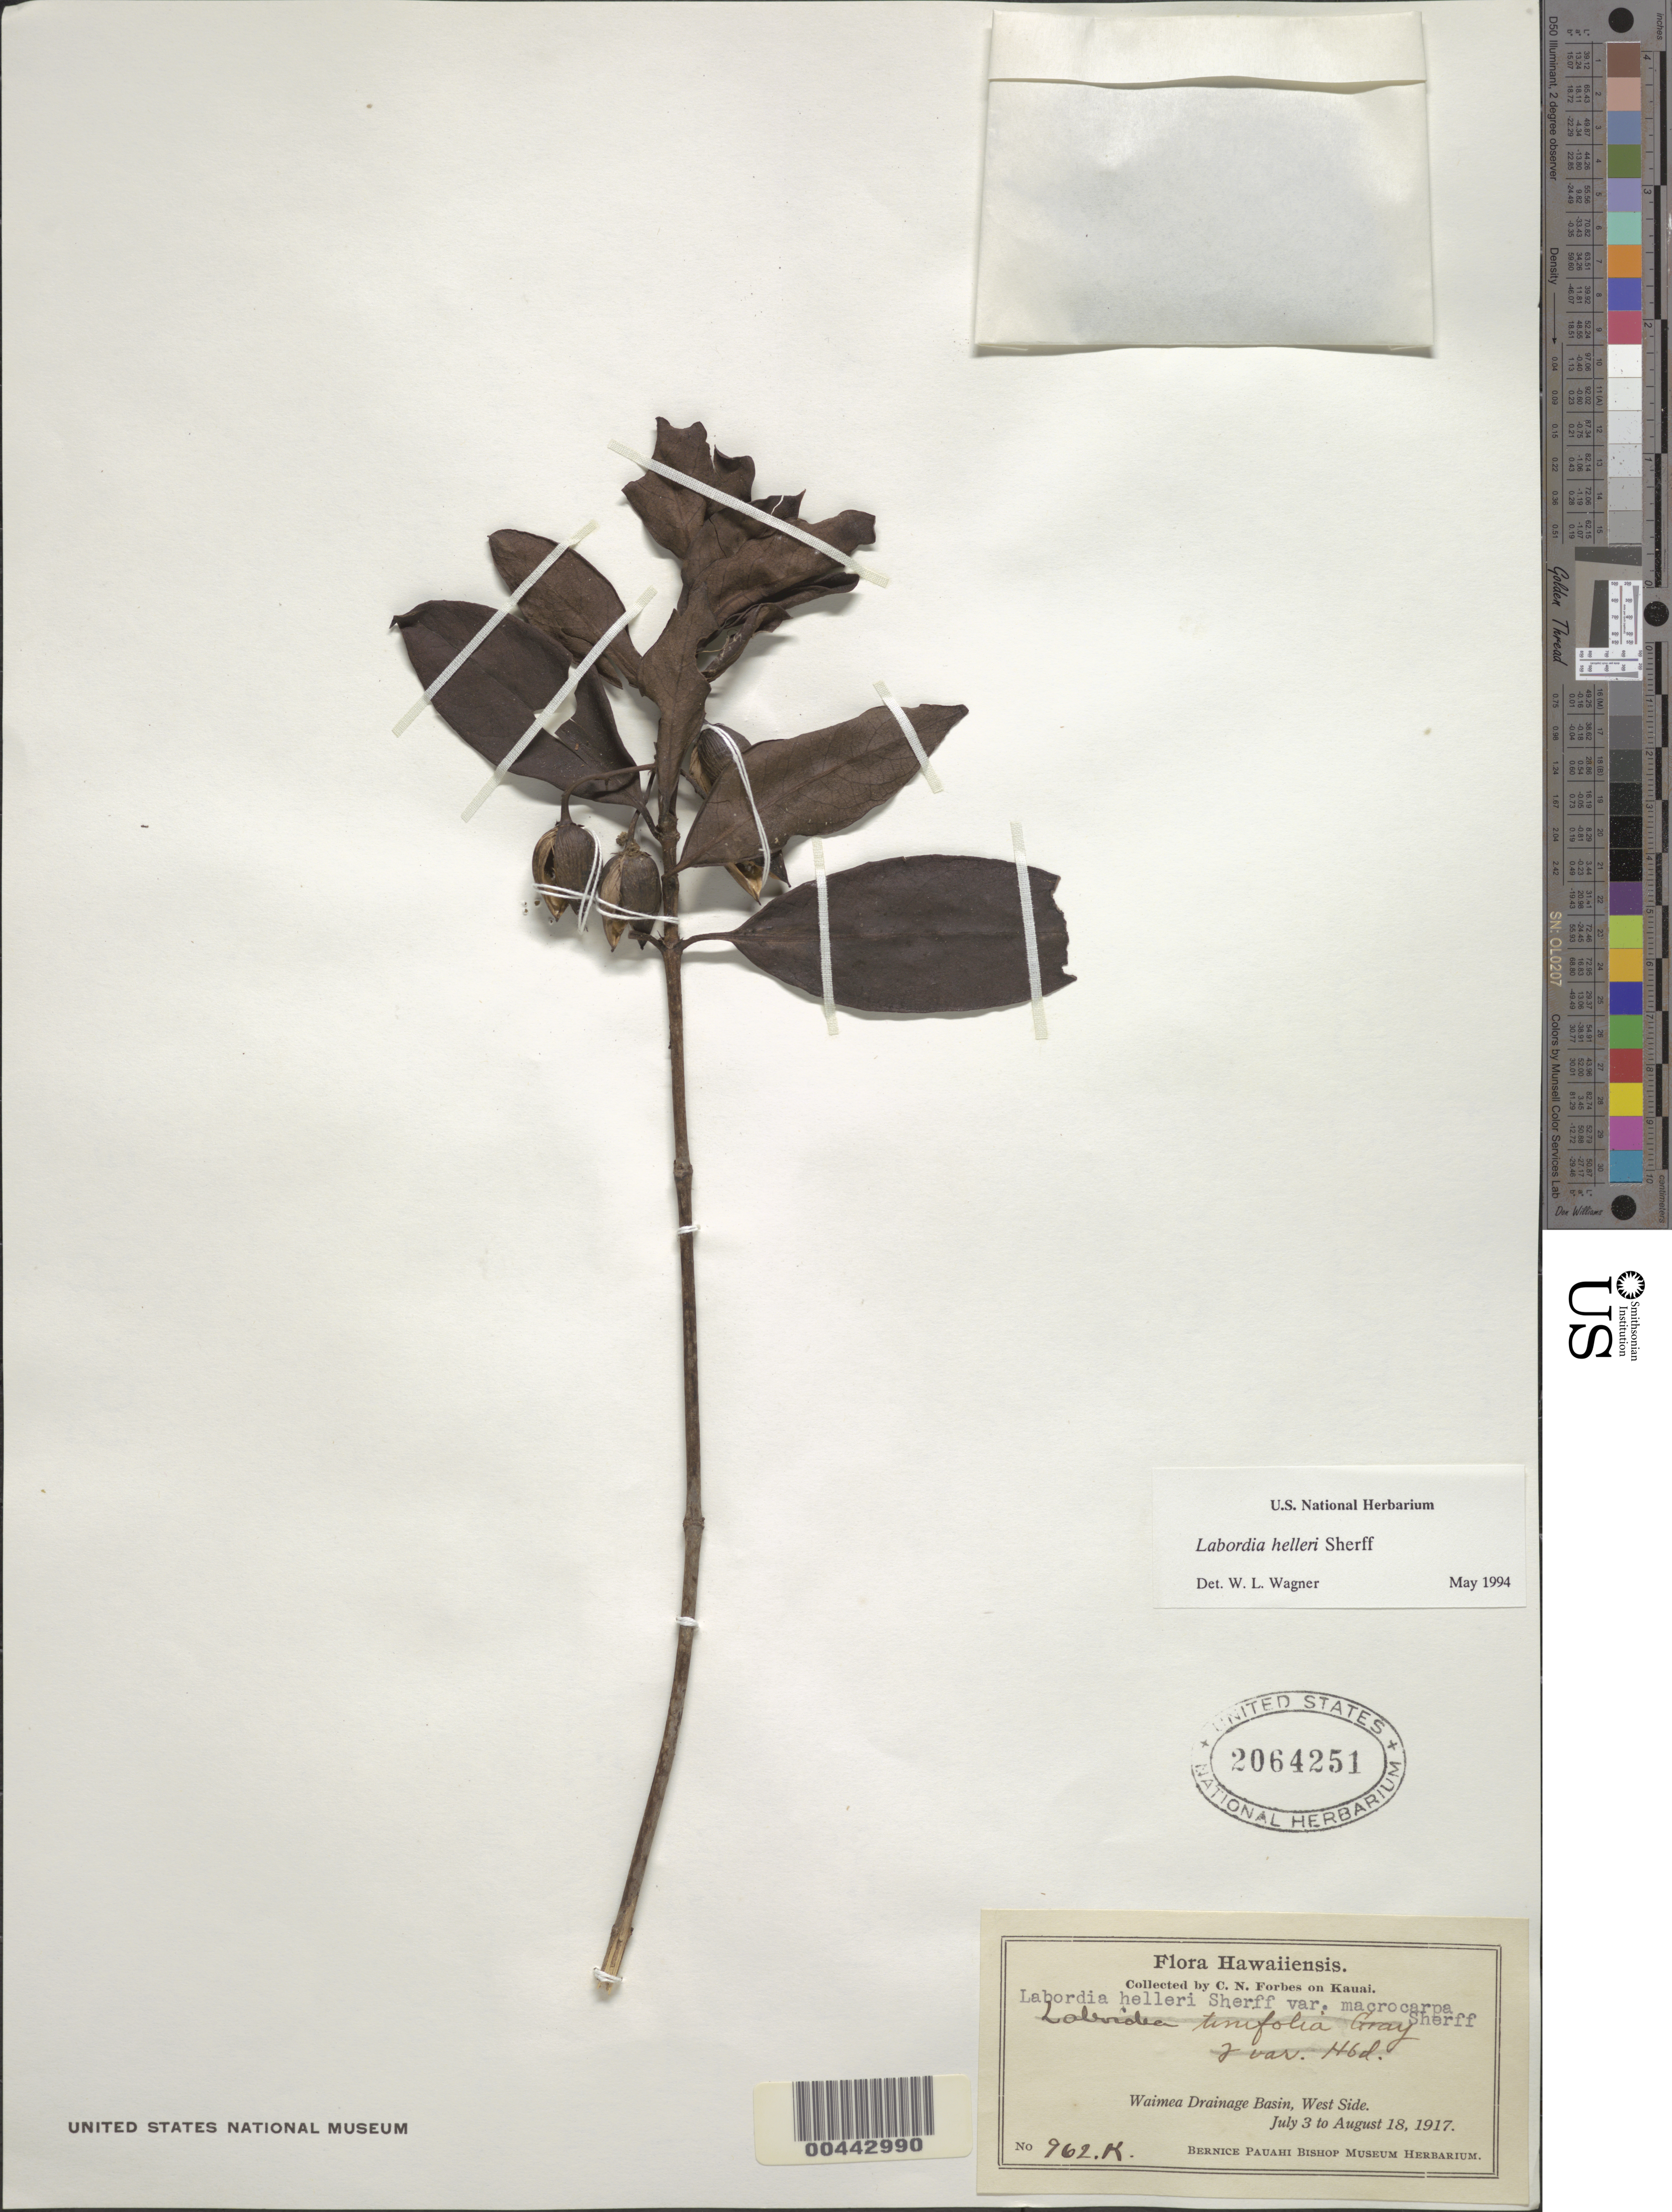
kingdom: Plantae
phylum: Tracheophyta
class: Magnoliopsida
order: Gentianales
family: Loganiaceae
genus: Geniostoma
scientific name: Geniostoma helleri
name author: (Sherff) Byng & Christenh.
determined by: Wagner, W. L., (BOT), Smithsonian Institution - National Museum of Natural History (UNITED STATES)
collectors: C. N. Forbes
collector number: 962.K.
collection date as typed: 3 Jul 1917 to 18 Aug 1917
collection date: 1917-07-03/1917-08-18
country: United States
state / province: Hawaii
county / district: Kauai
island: Kaua'i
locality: Waimea Drainage Basin, West Side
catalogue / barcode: US 2064251